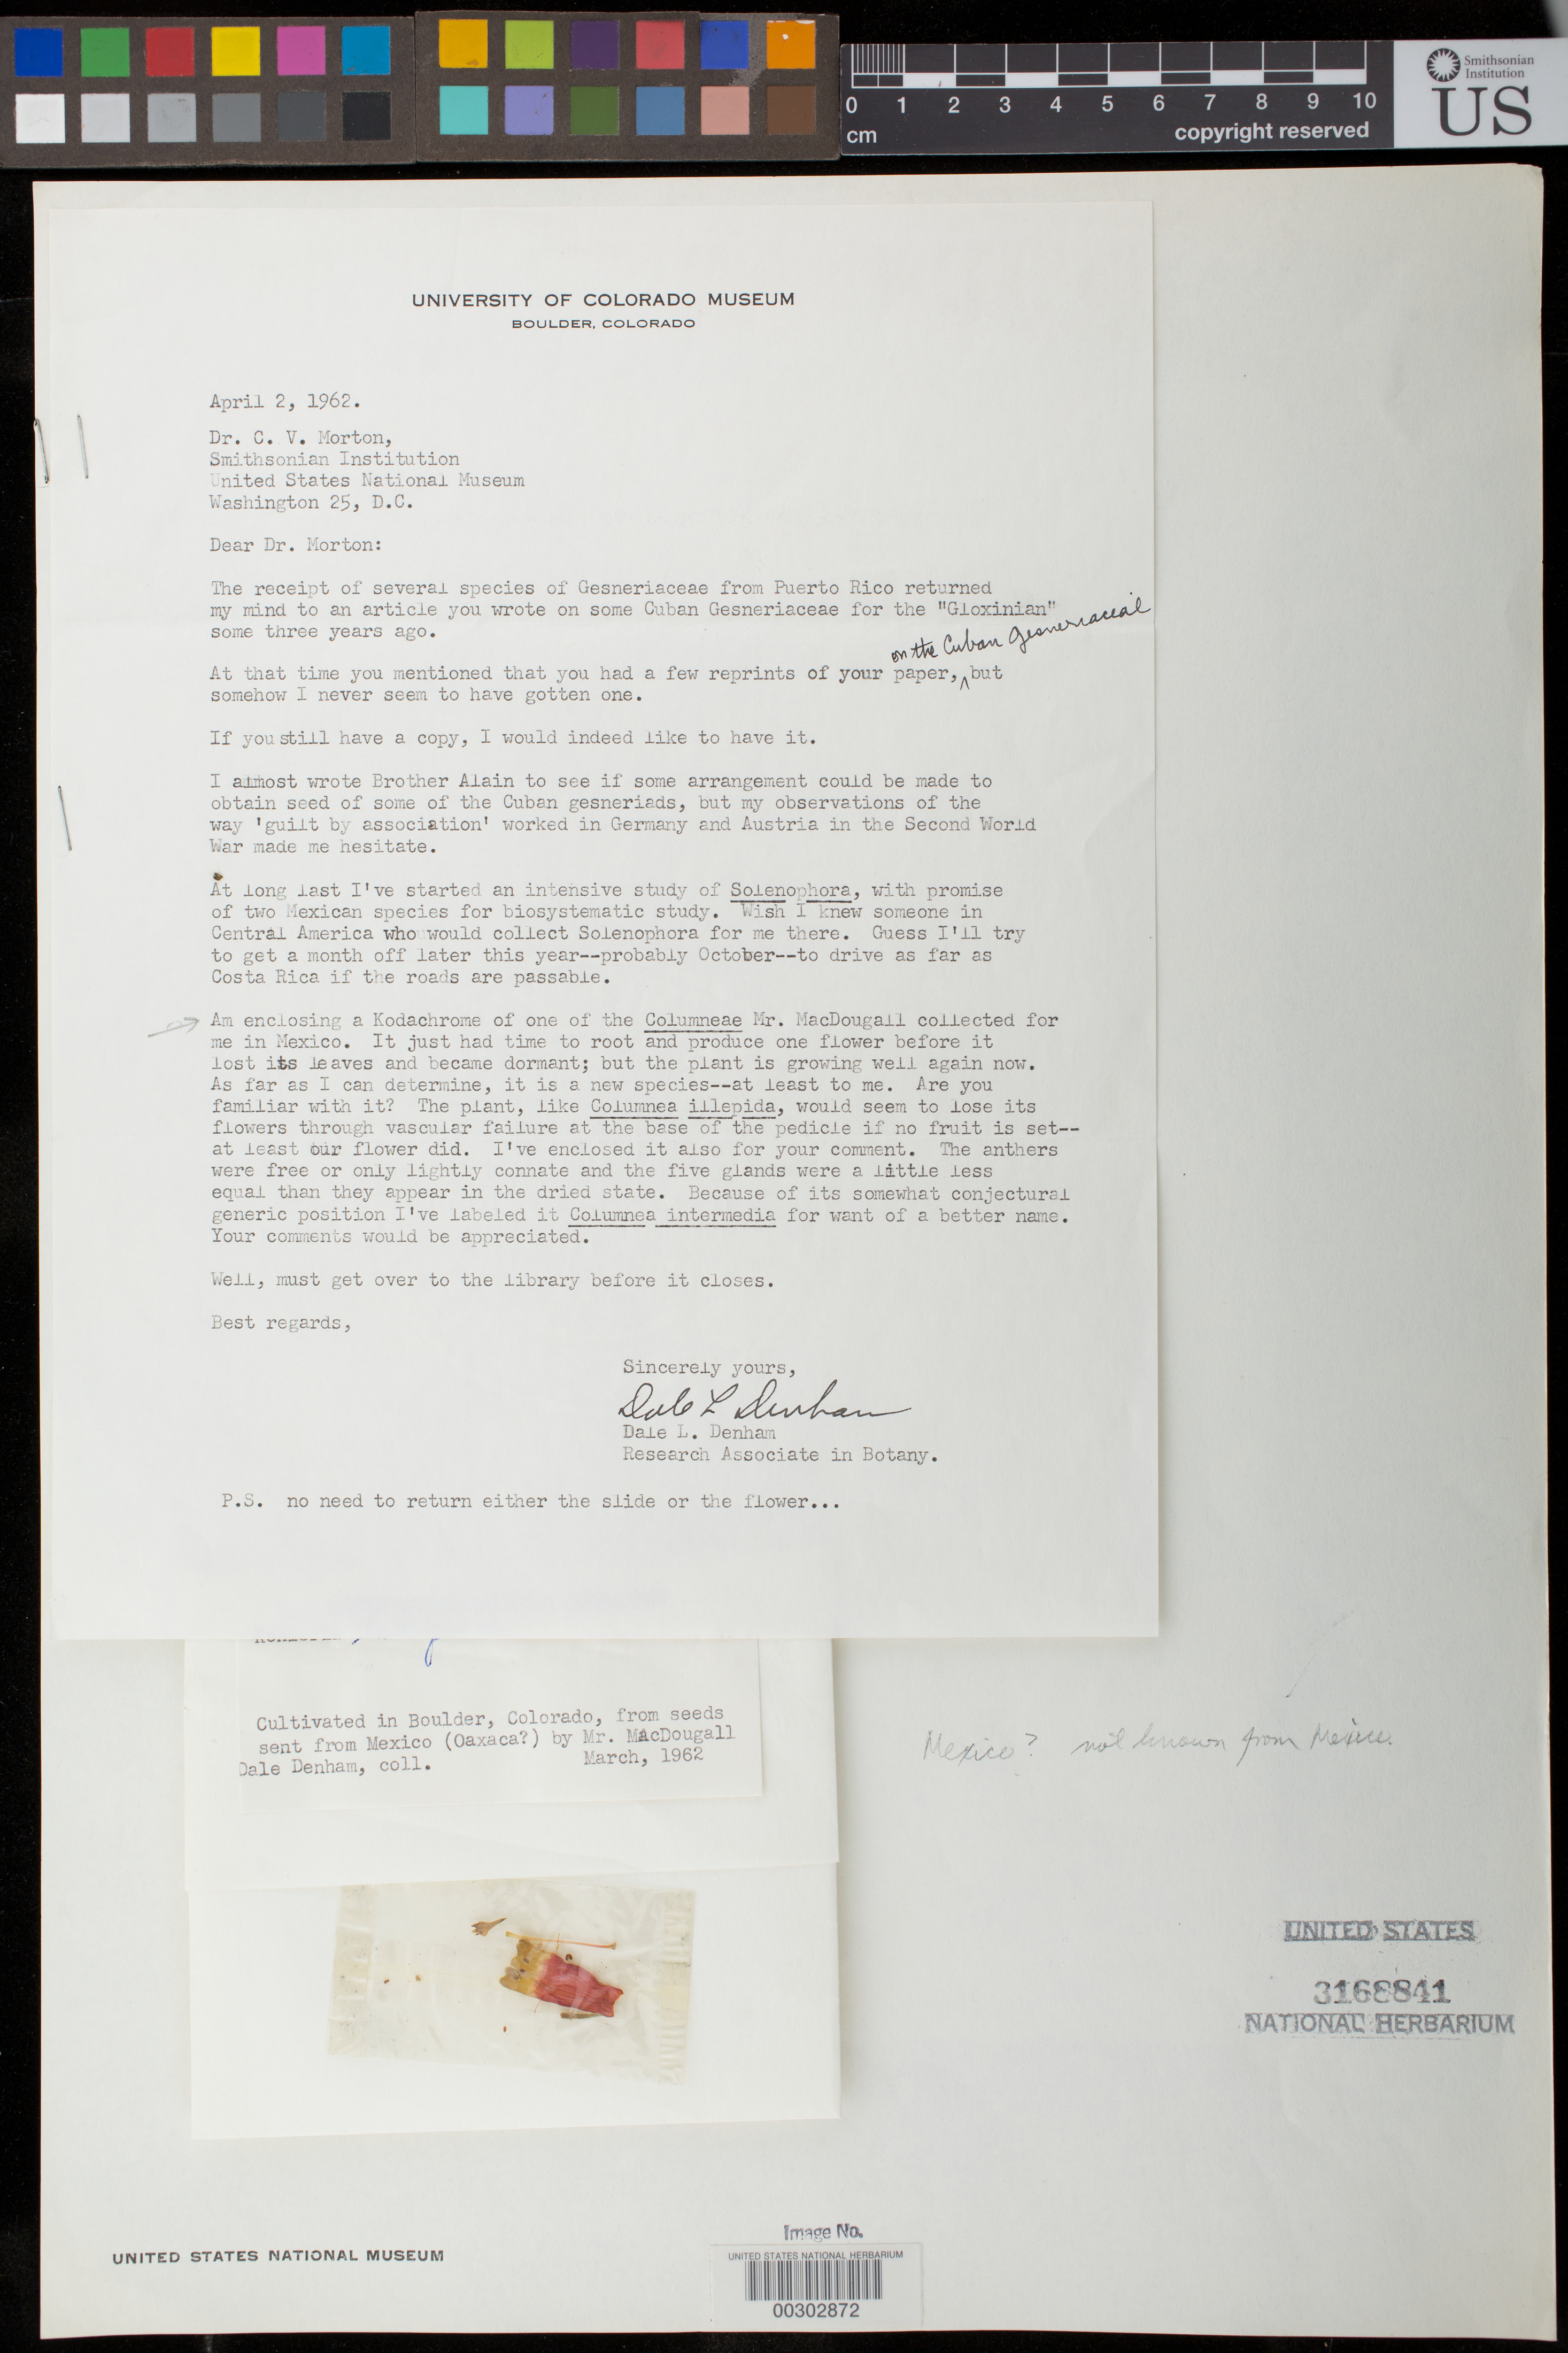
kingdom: Plantae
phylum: Tracheophyta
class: Magnoliopsida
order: Lamiales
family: Gesneriaceae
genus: Kohleria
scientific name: Kohleria tubiflora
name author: (Cav.) Hanst.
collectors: D. L. Denham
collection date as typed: Mar 1962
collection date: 1962-03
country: Mexico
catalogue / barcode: US 3168841